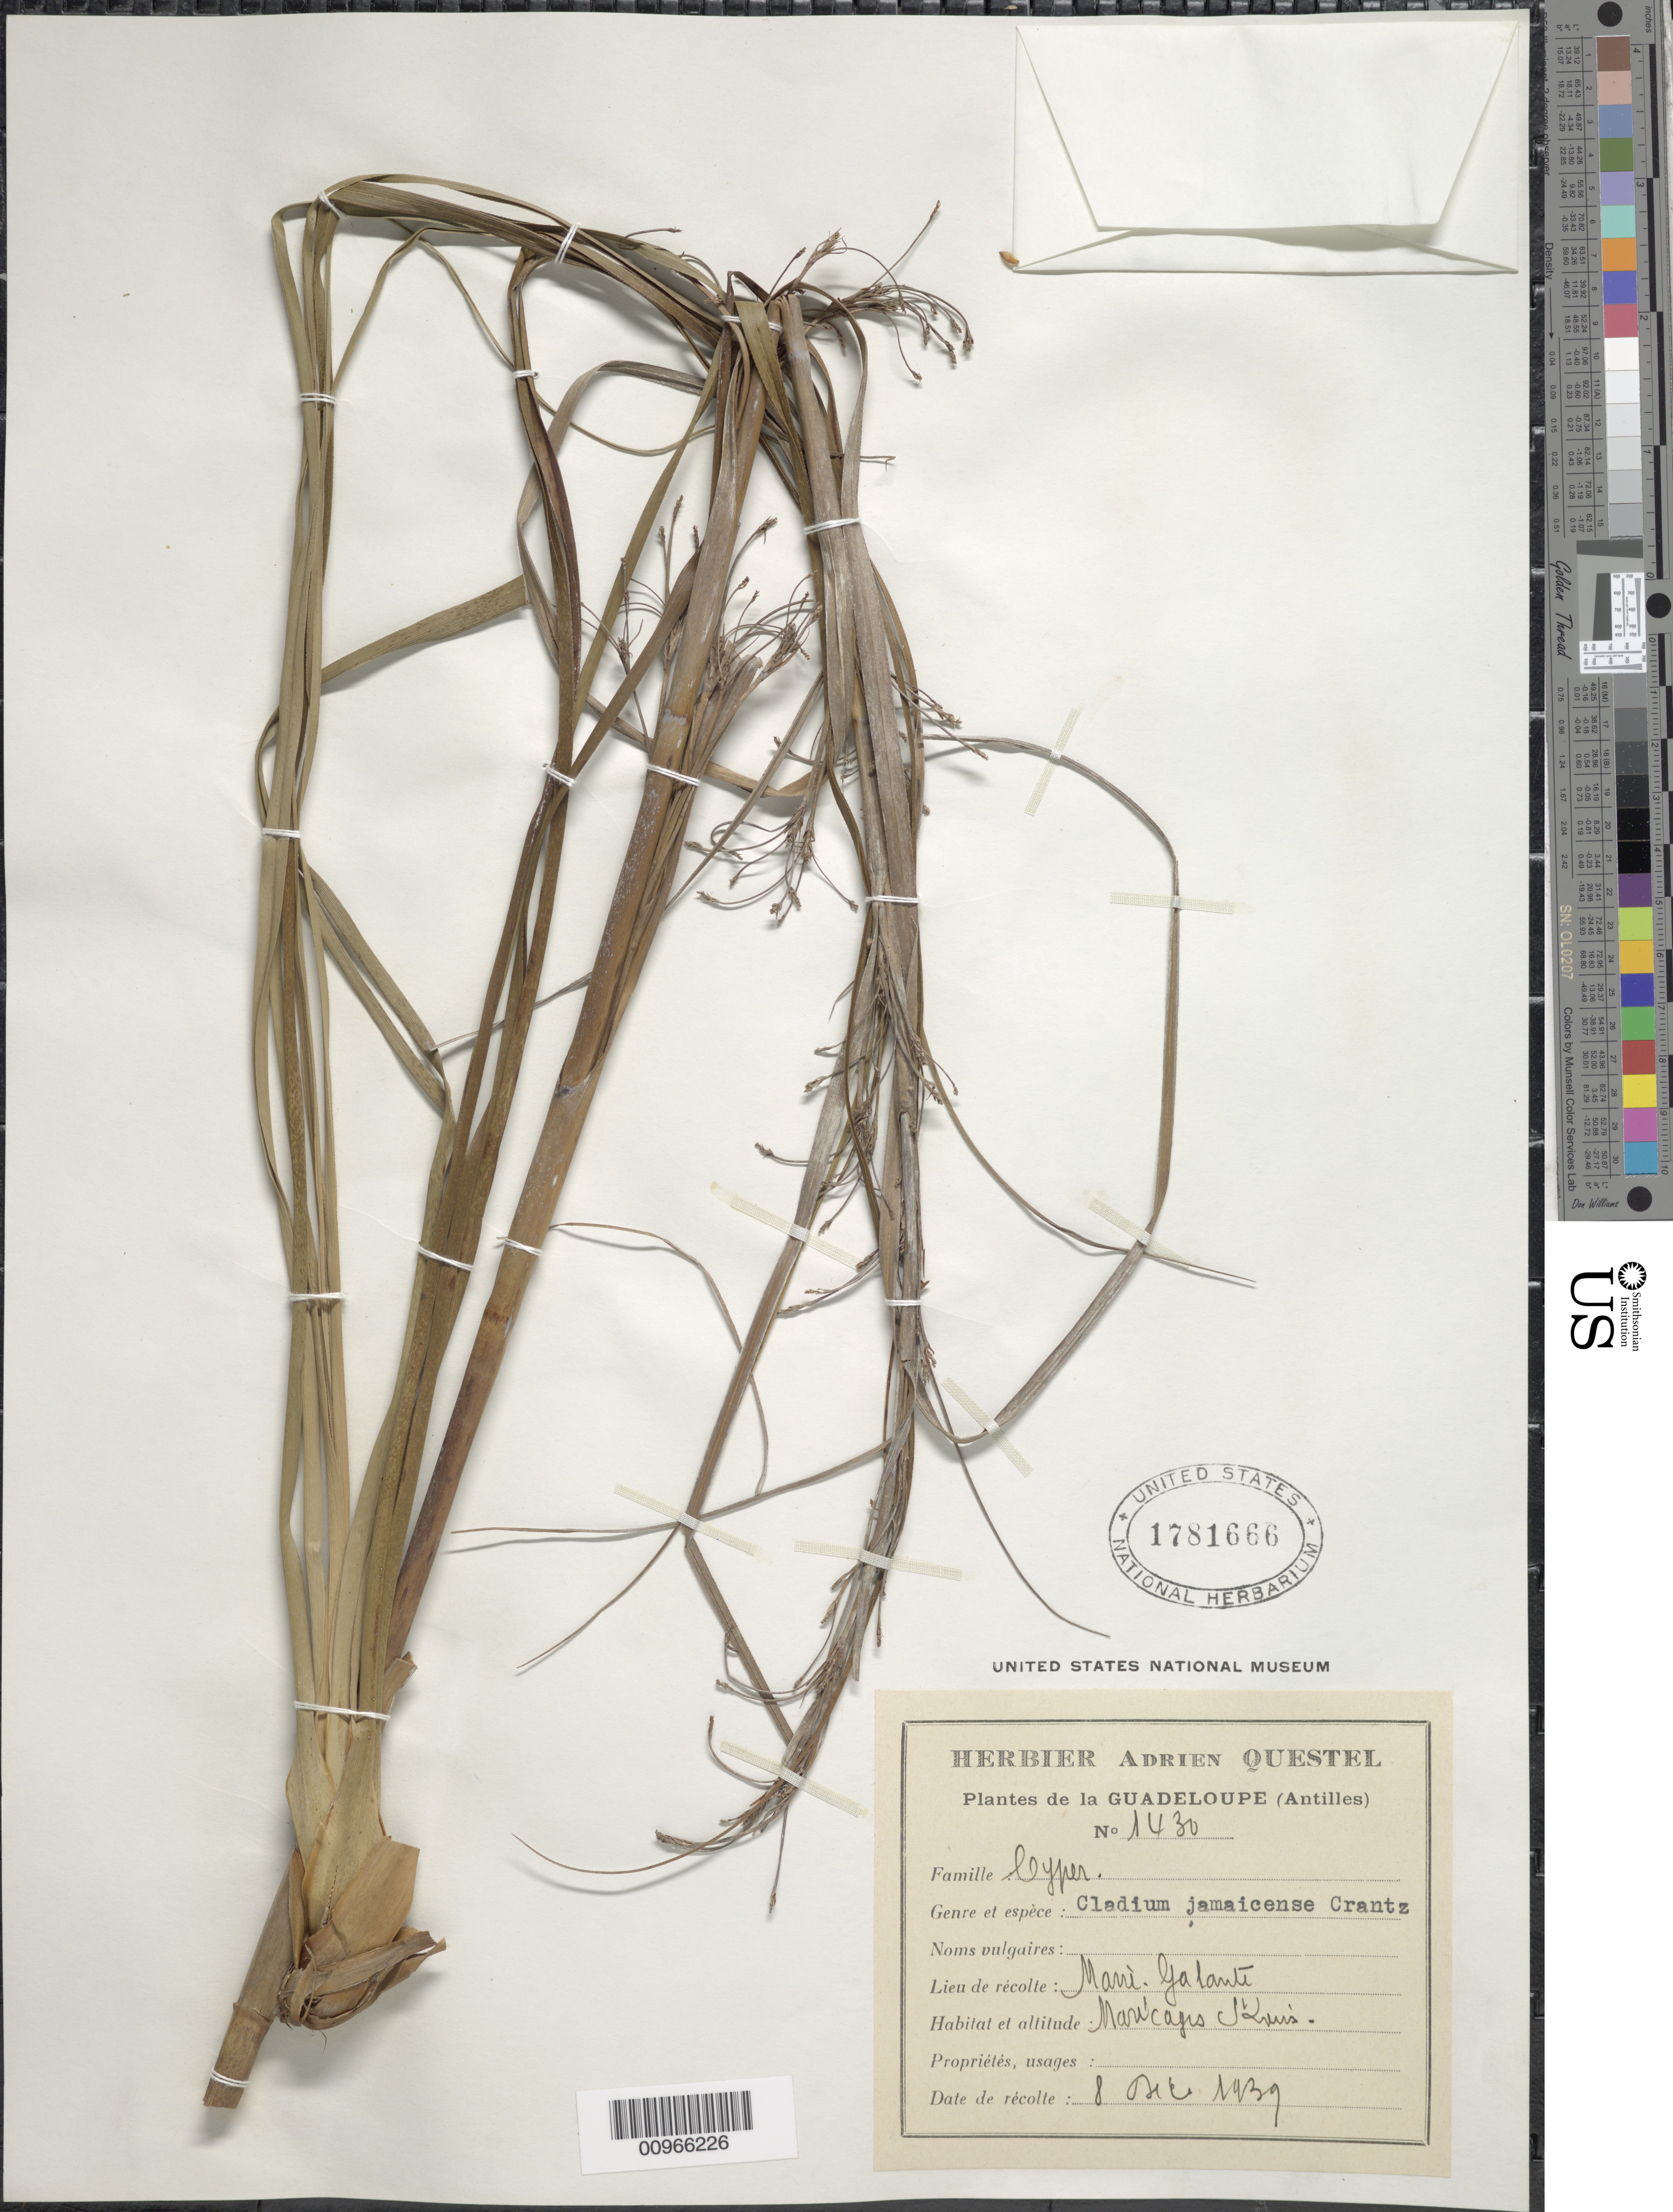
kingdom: Plantae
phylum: Tracheophyta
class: Liliopsida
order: Poales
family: Cyperaceae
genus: Cladium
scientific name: Cladium jamaicense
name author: Crantz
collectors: A. Questel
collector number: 1430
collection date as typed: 08 Dec 1939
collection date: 1939-12-08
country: Guadeloupe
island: Marie Galante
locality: Marécages St. Louis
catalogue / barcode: US 1781666